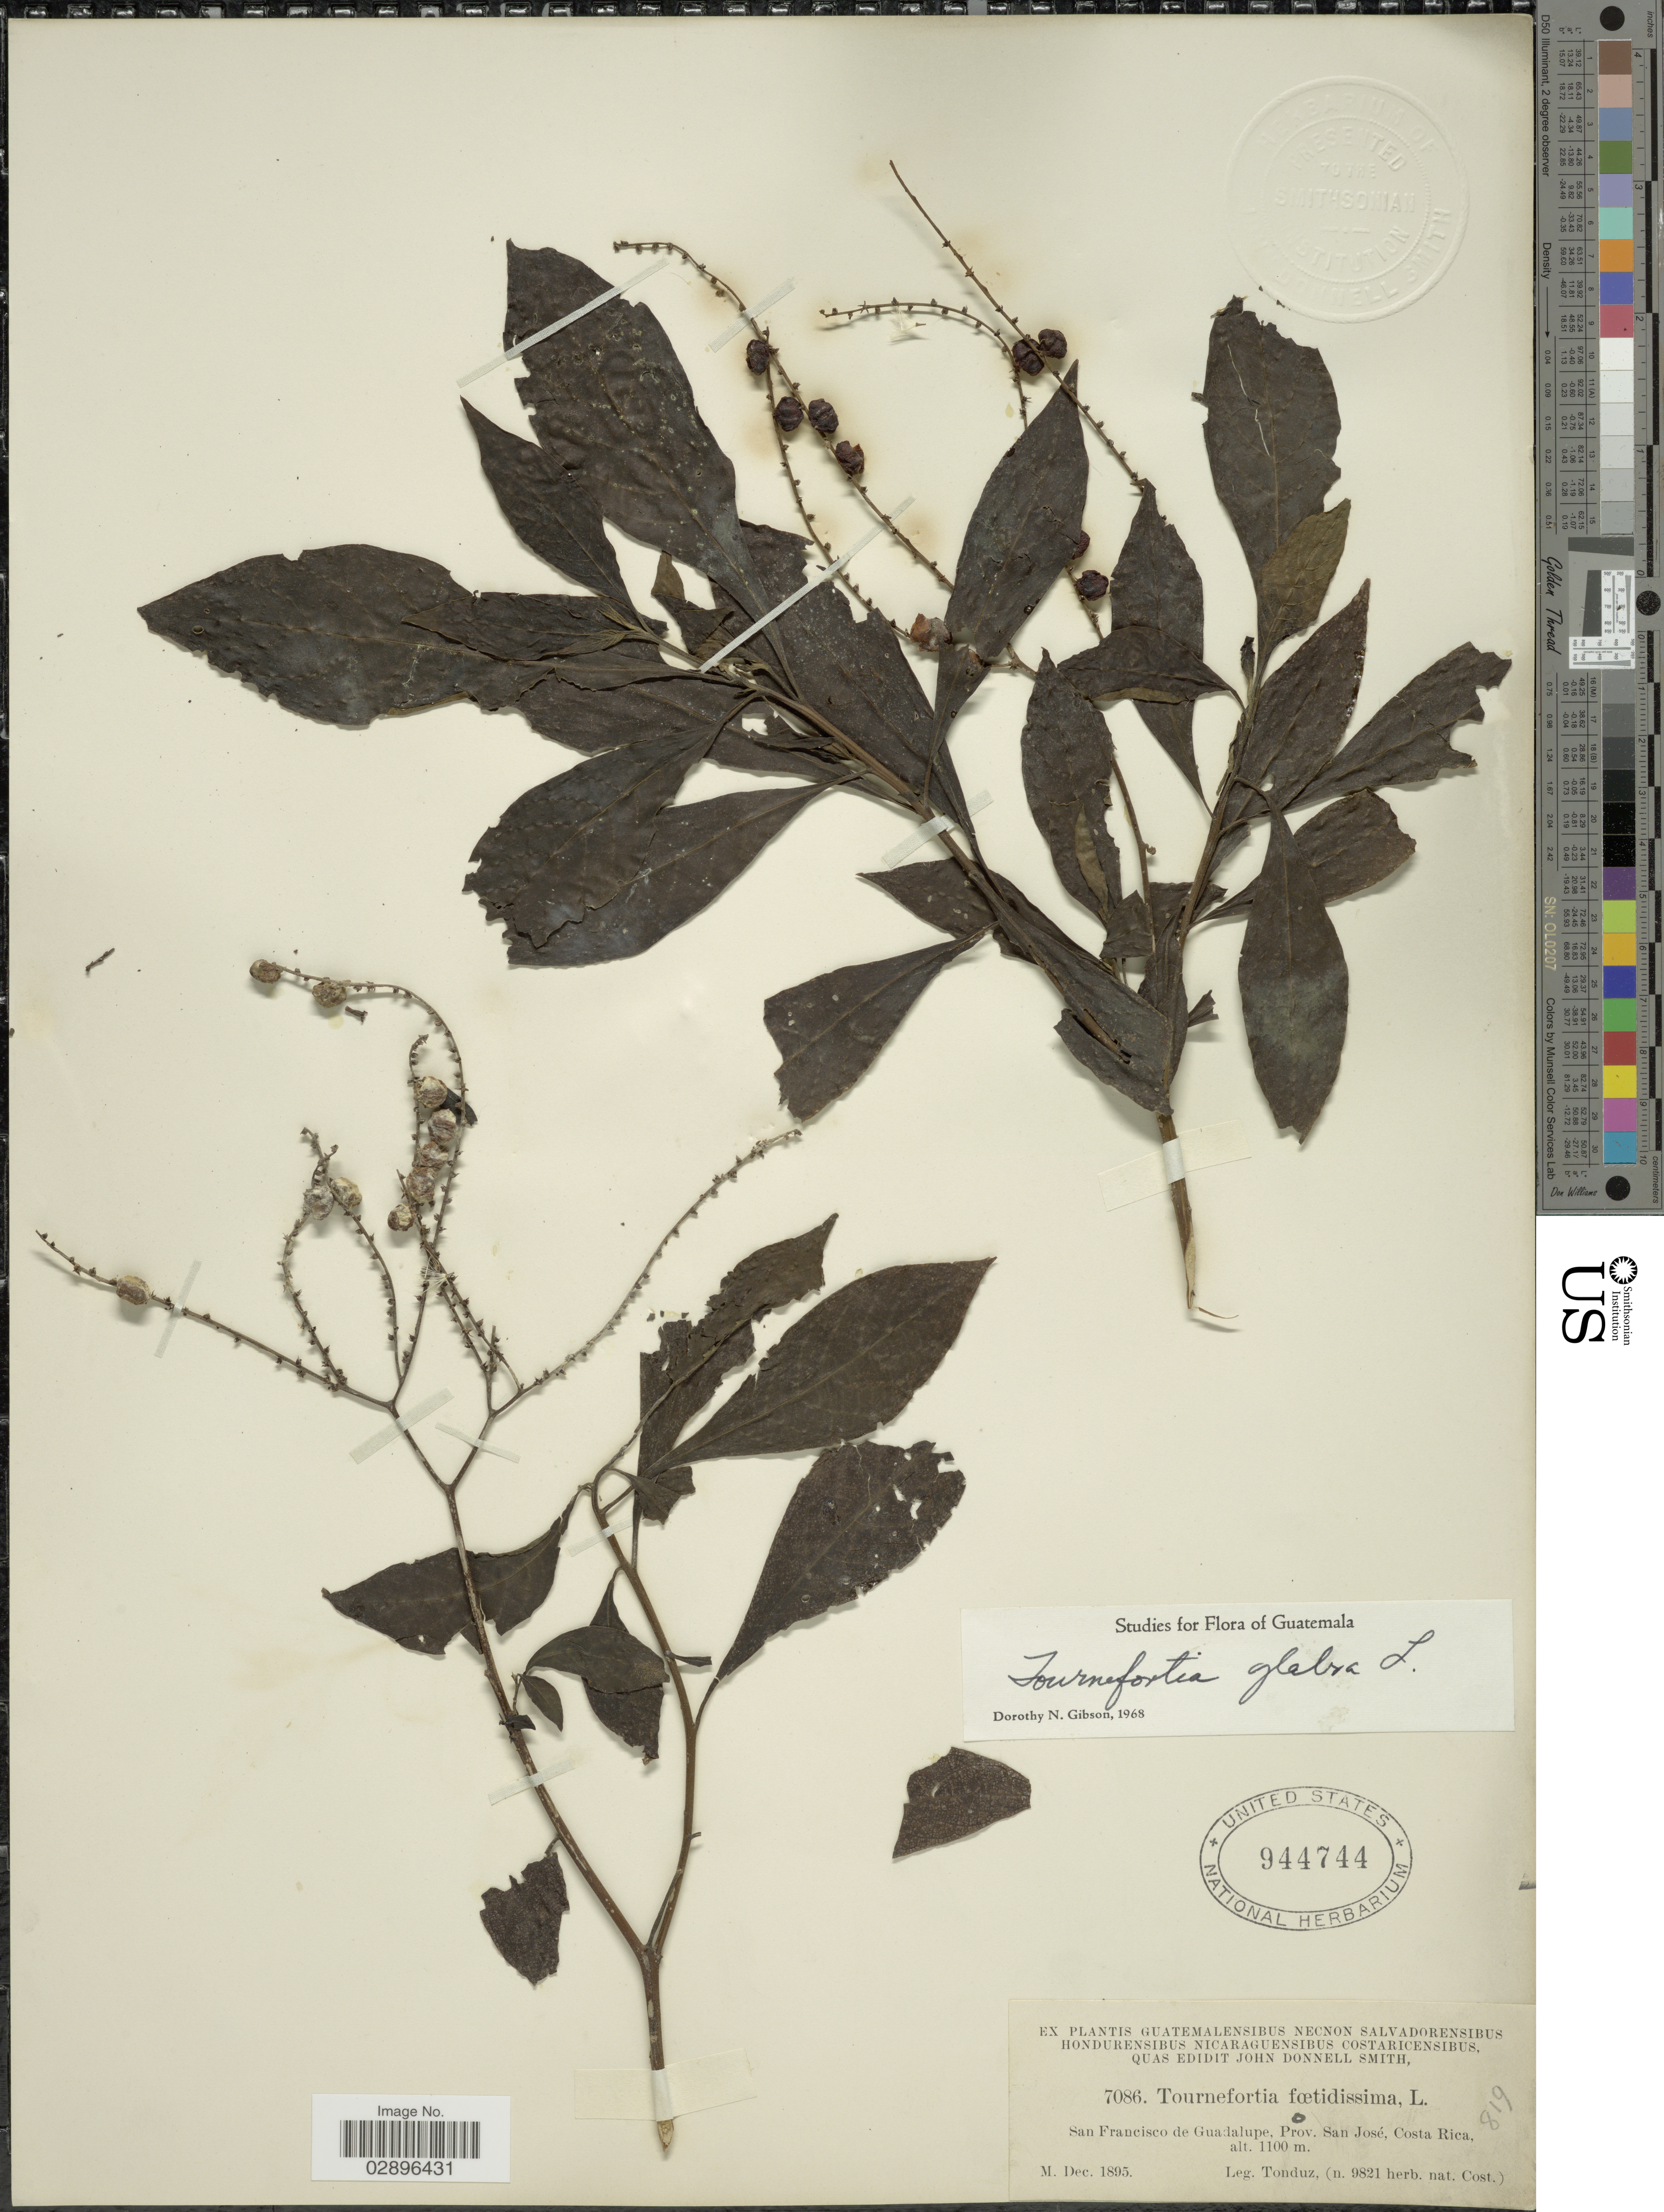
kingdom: Plantae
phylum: Tracheophyta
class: Magnoliopsida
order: Boraginales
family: Heliotropiaceae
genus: Tournefortia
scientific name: Tournefortia glabra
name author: L.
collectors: Tonduz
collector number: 7086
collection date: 1895-12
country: Costa Rica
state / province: San José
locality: San Francisco de Guadalupe, Prov. San José.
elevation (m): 1100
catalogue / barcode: US 944744